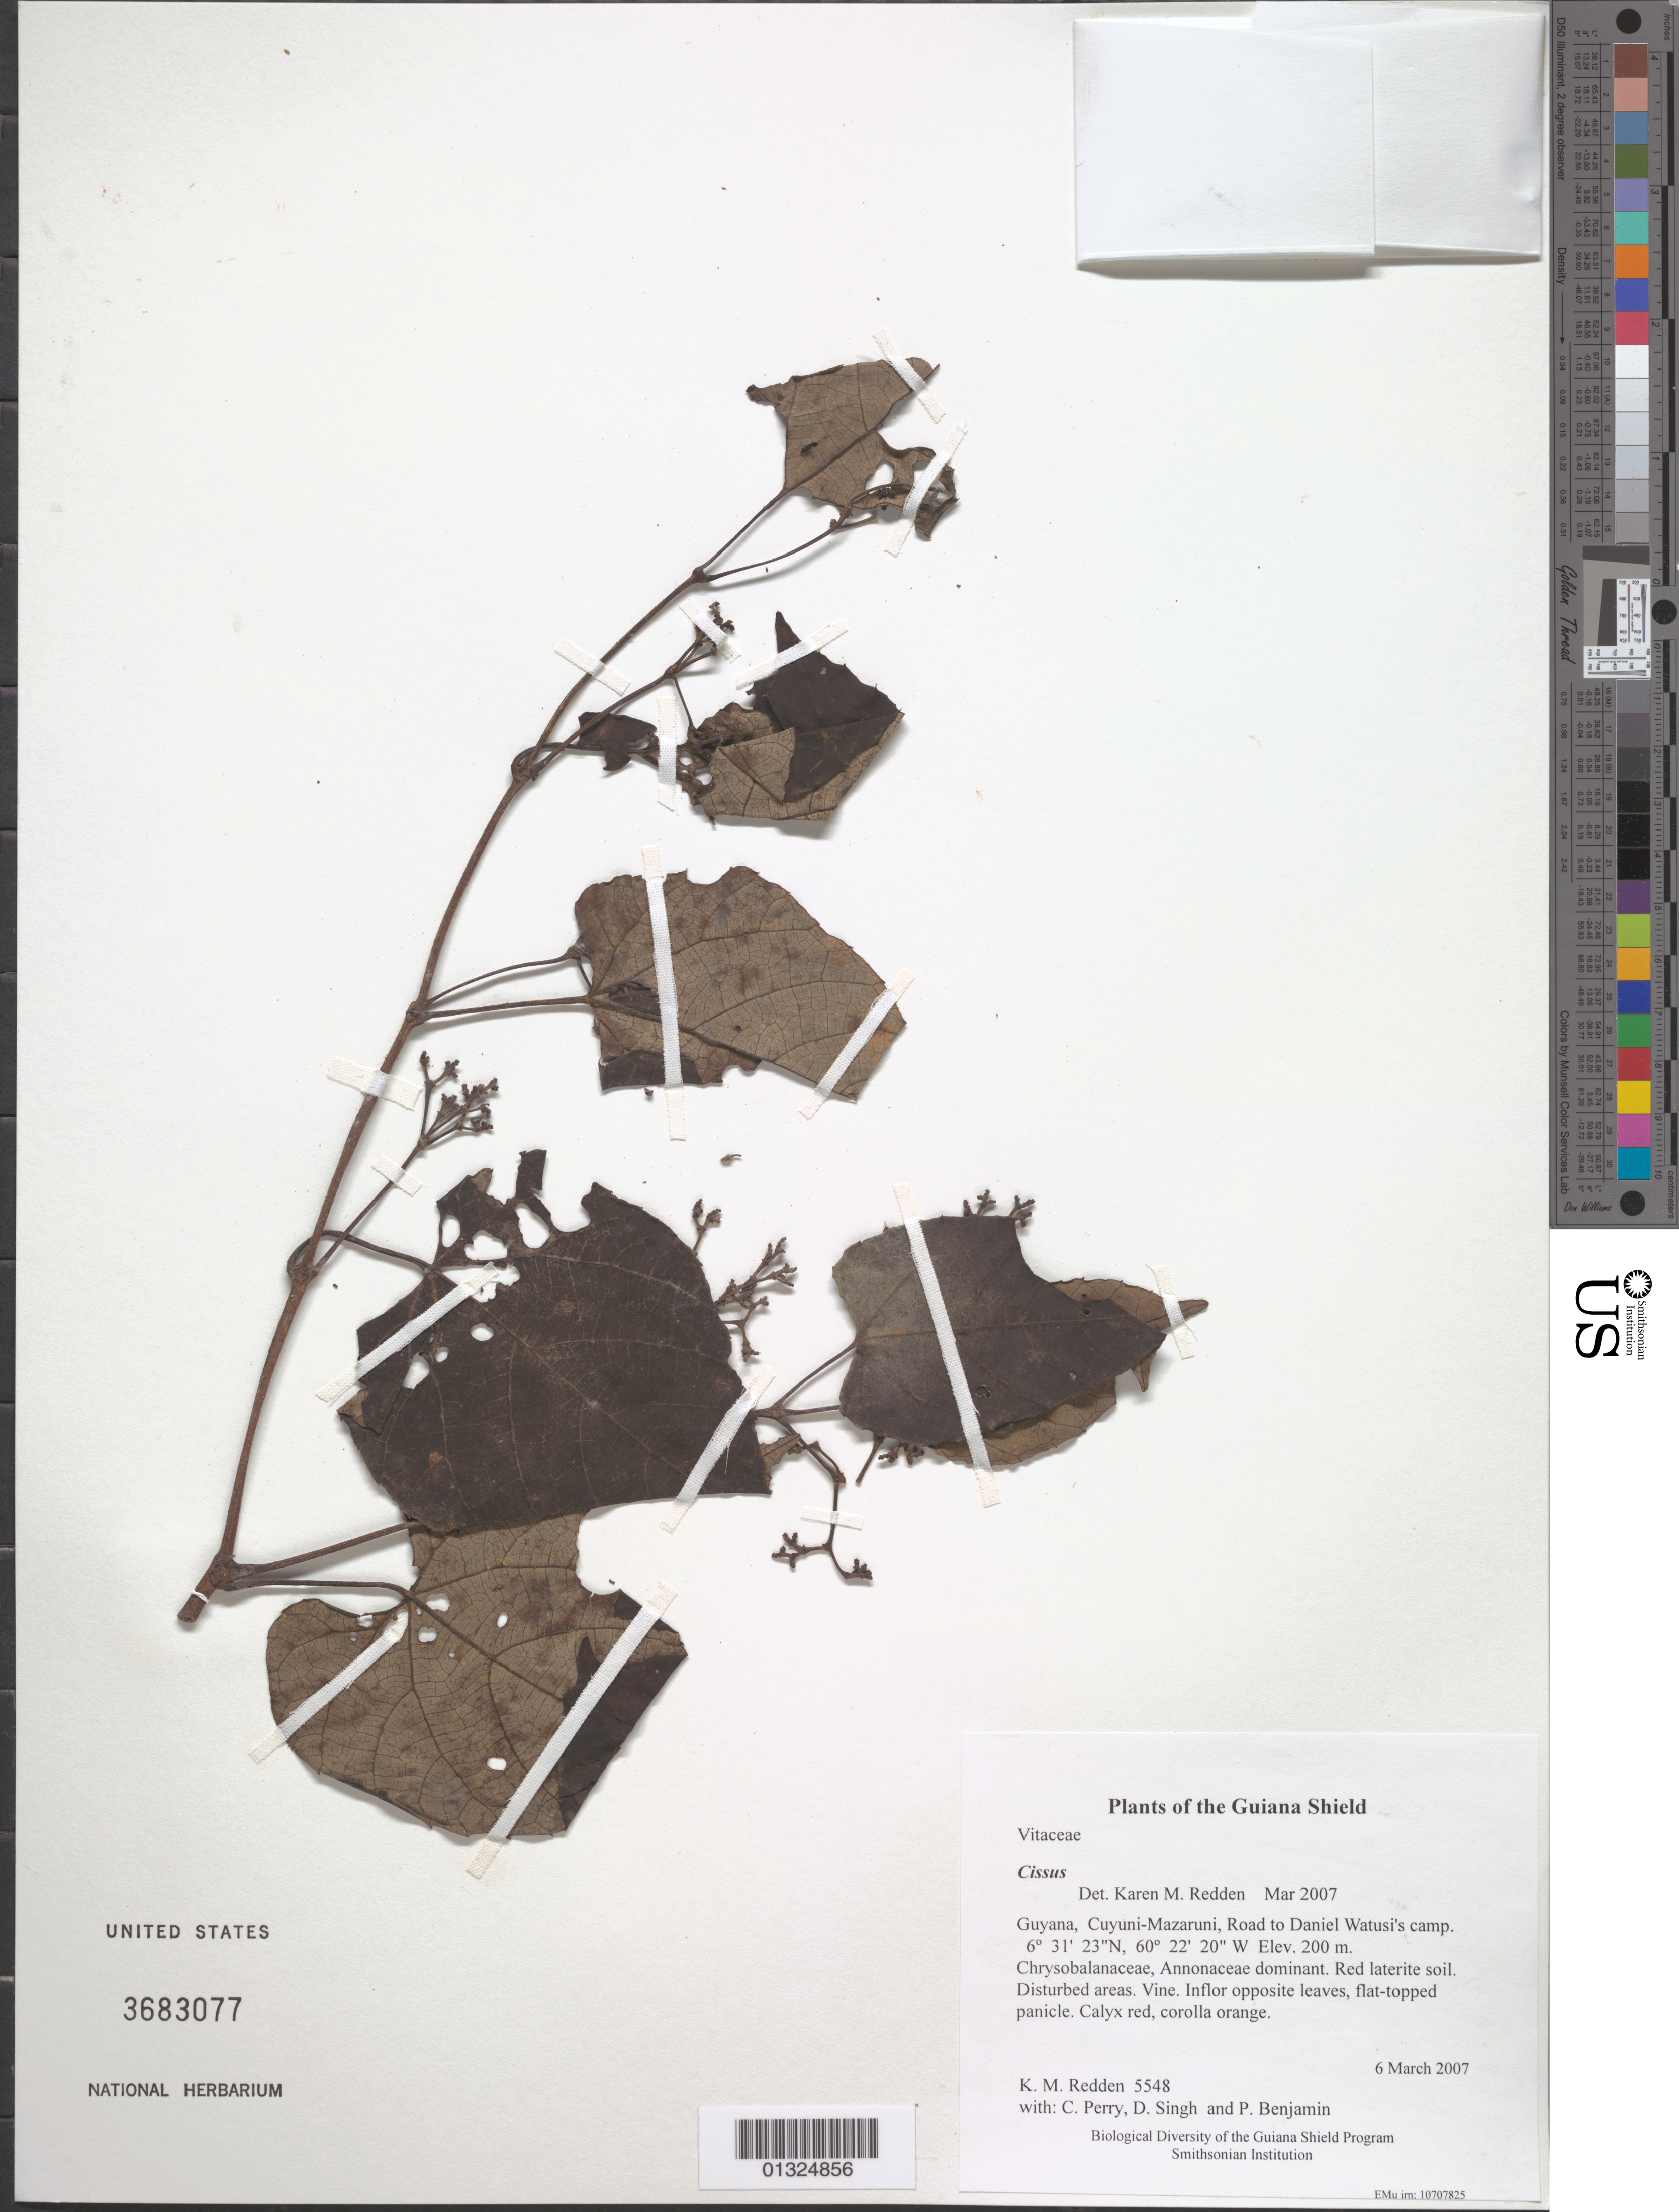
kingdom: Plantae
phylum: Tracheophyta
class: Magnoliopsida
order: Vitales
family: Vitaceae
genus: Cissus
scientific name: Cissus sp.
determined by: Redden, K. M.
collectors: K. M. Redden, C. Perry, D. Singh & P. Benjamin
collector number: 5548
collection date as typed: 6 March 2007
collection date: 2007-03-06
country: Guyana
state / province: Cuyuni-Mazaruni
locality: Road to Daniel Watusi's camp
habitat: Chrysobalanaceae, Annonaceae dominant. Red laterite soil. Disturbed areas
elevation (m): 200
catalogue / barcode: US 3683077